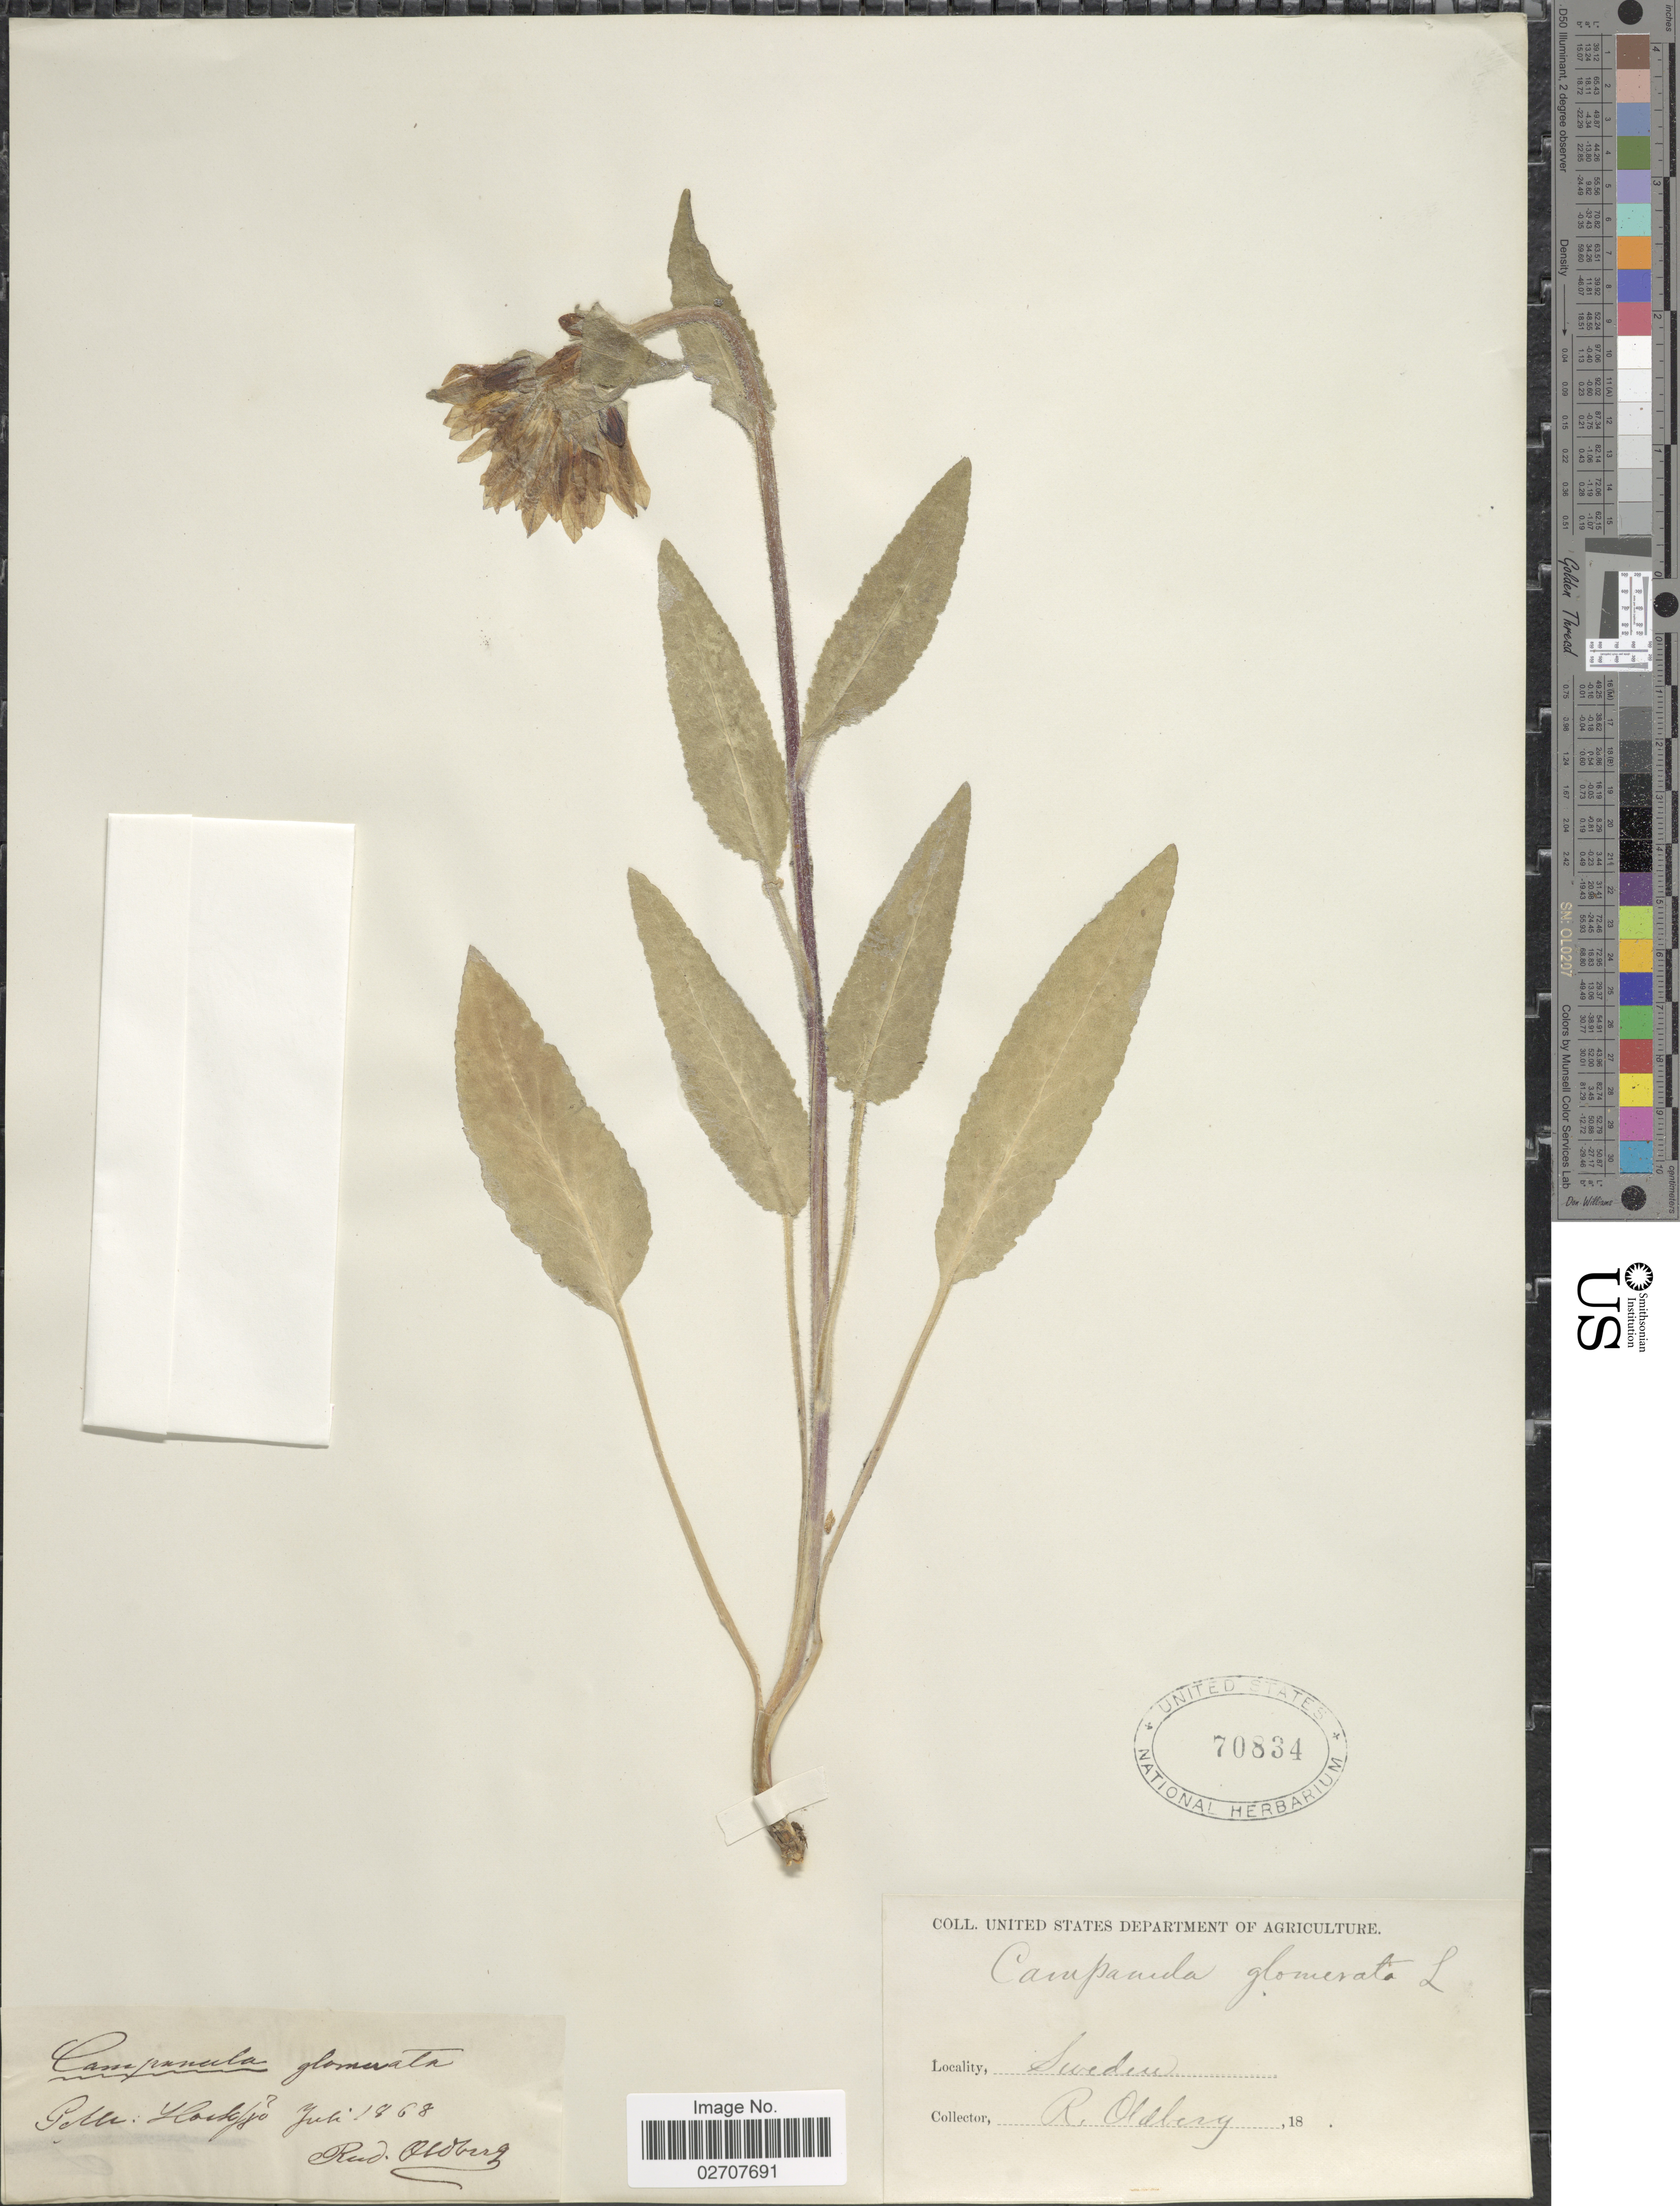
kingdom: Plantae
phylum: Tracheophyta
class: Magnoliopsida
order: Asterales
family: Campanulaceae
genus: Campanula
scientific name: Campanula glomerata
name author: L.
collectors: R. Oldberg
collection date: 1868-07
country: Sweden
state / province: Västerbotten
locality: Polle: Stocksjo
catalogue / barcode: US 70834